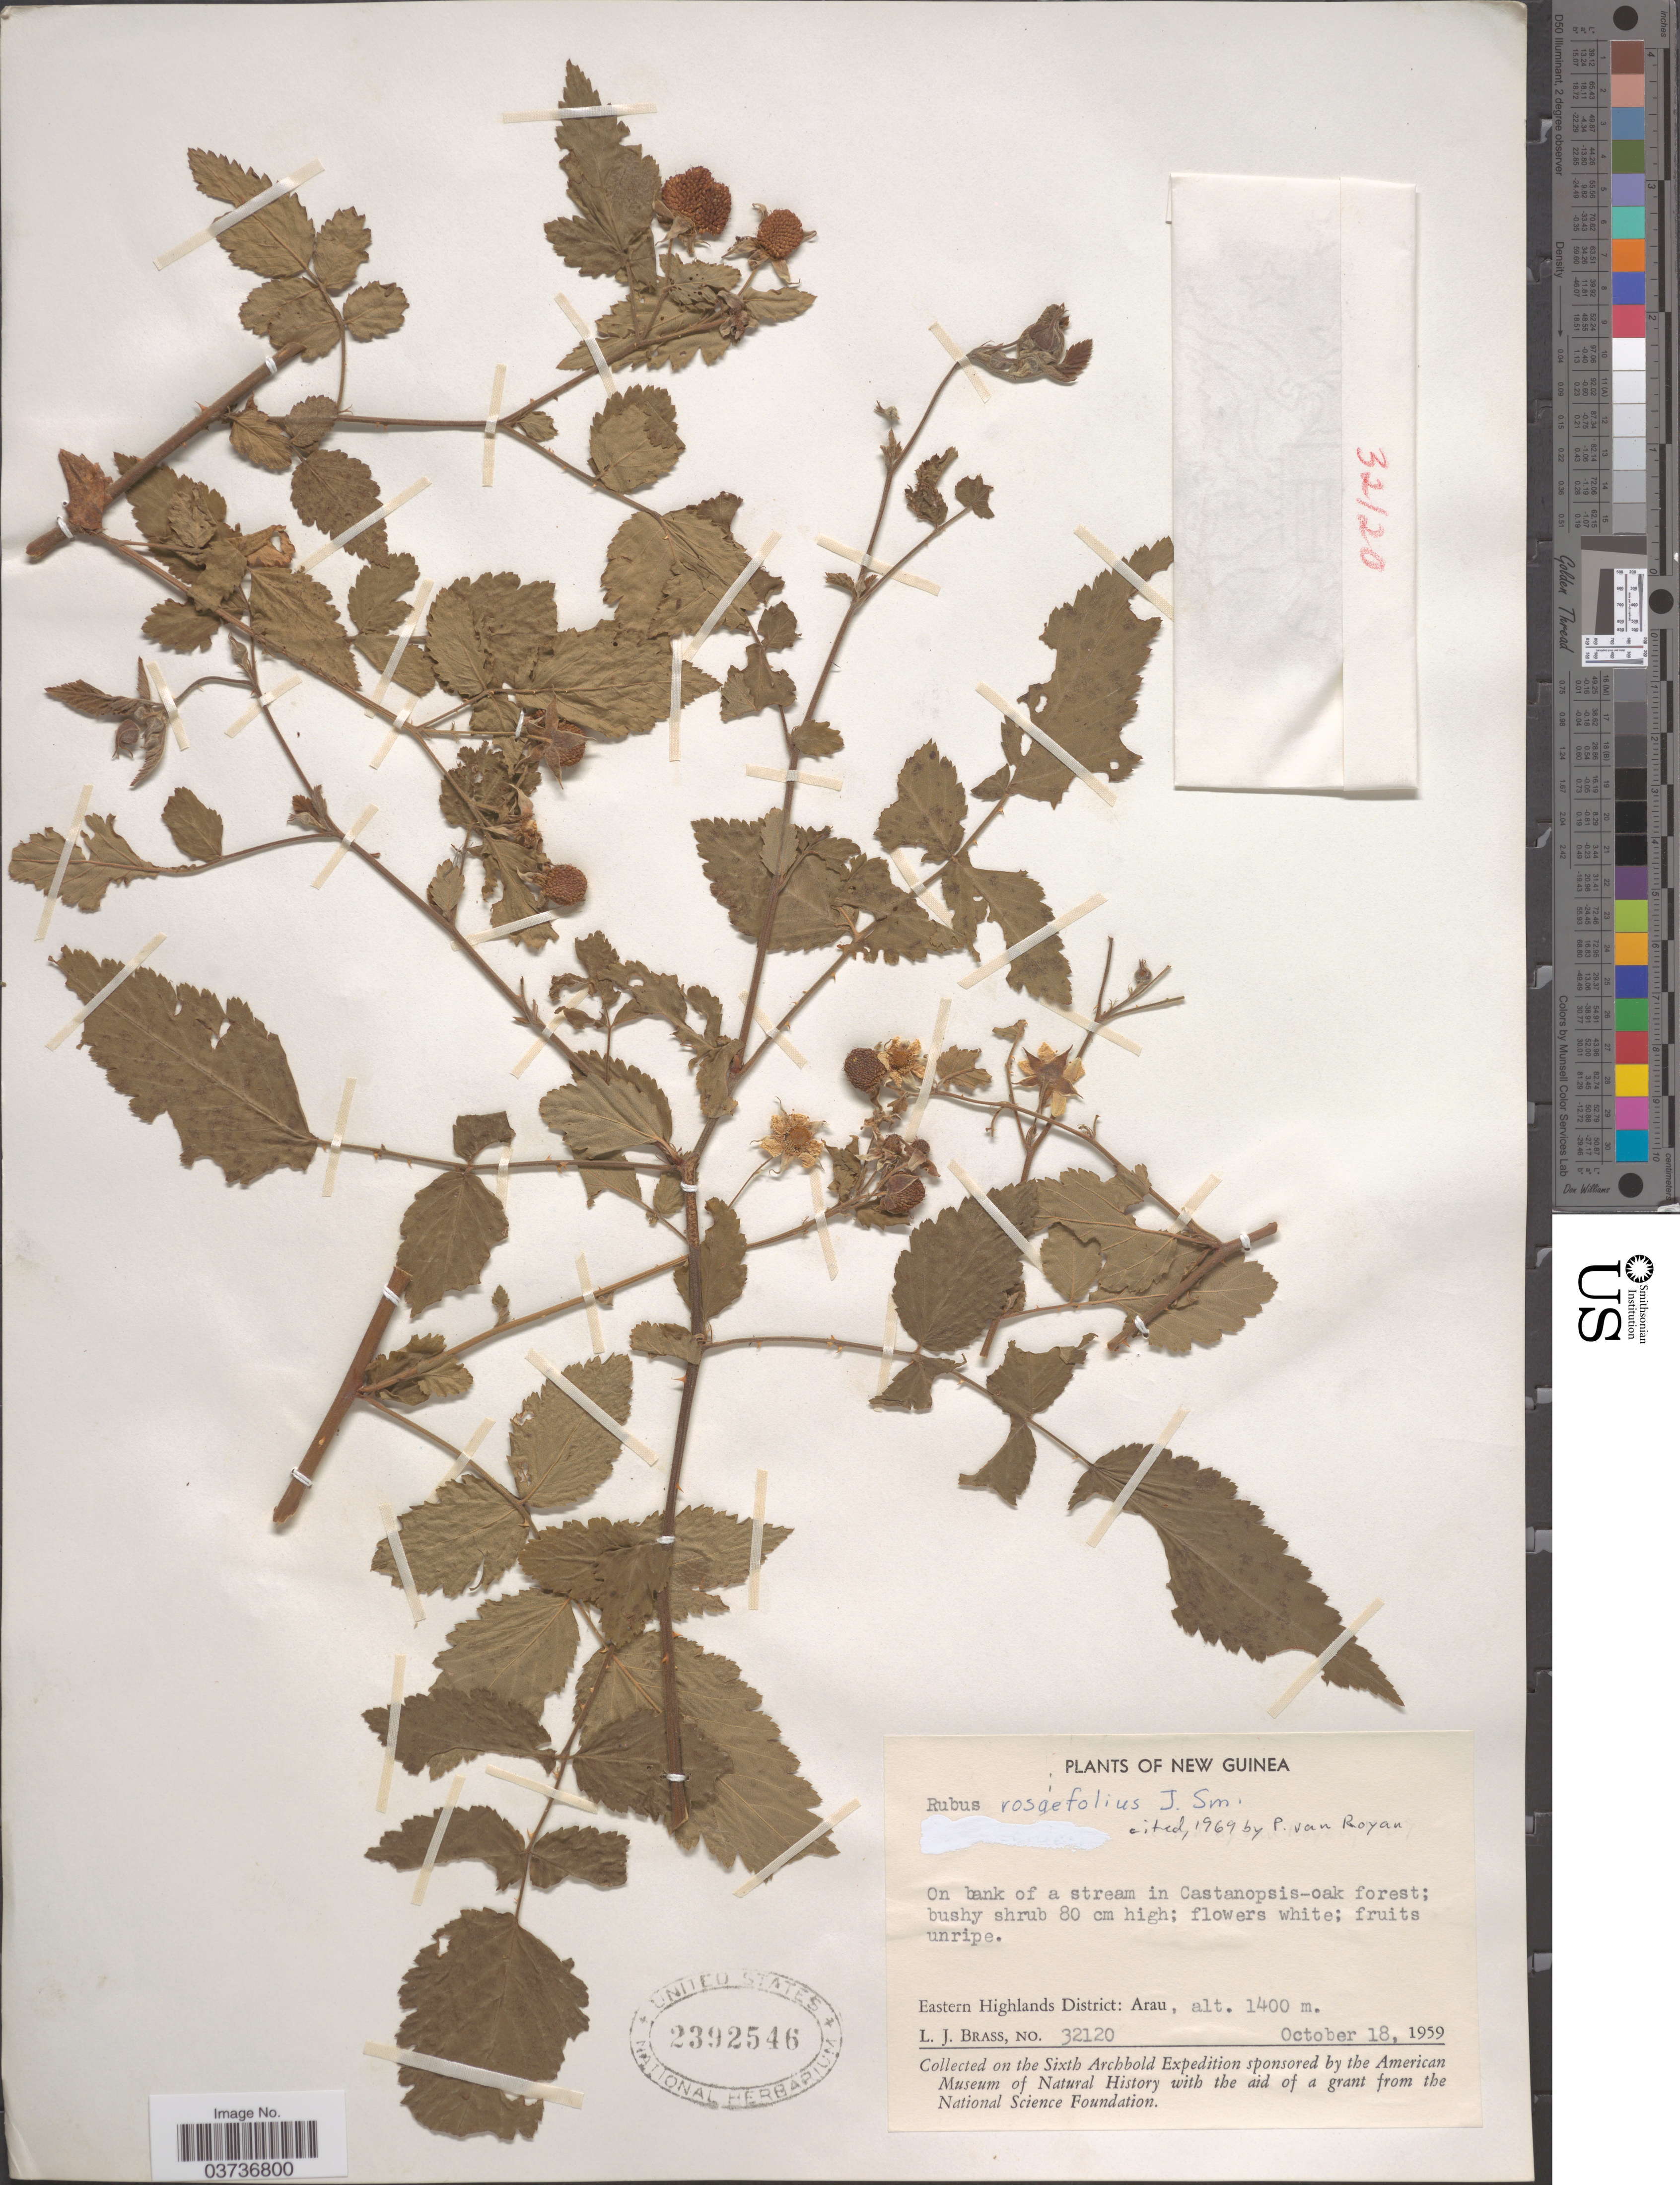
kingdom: Plantae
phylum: Tracheophyta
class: Magnoliopsida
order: Rosales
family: Rosaceae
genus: Rubus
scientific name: Rubus rosaefolius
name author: Sm.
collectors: L. J. Brass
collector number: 32120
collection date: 1959-10-18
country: Papua New Guinea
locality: New Guinea. Eastern Highlands District: Arau.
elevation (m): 1400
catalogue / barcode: US 2392546